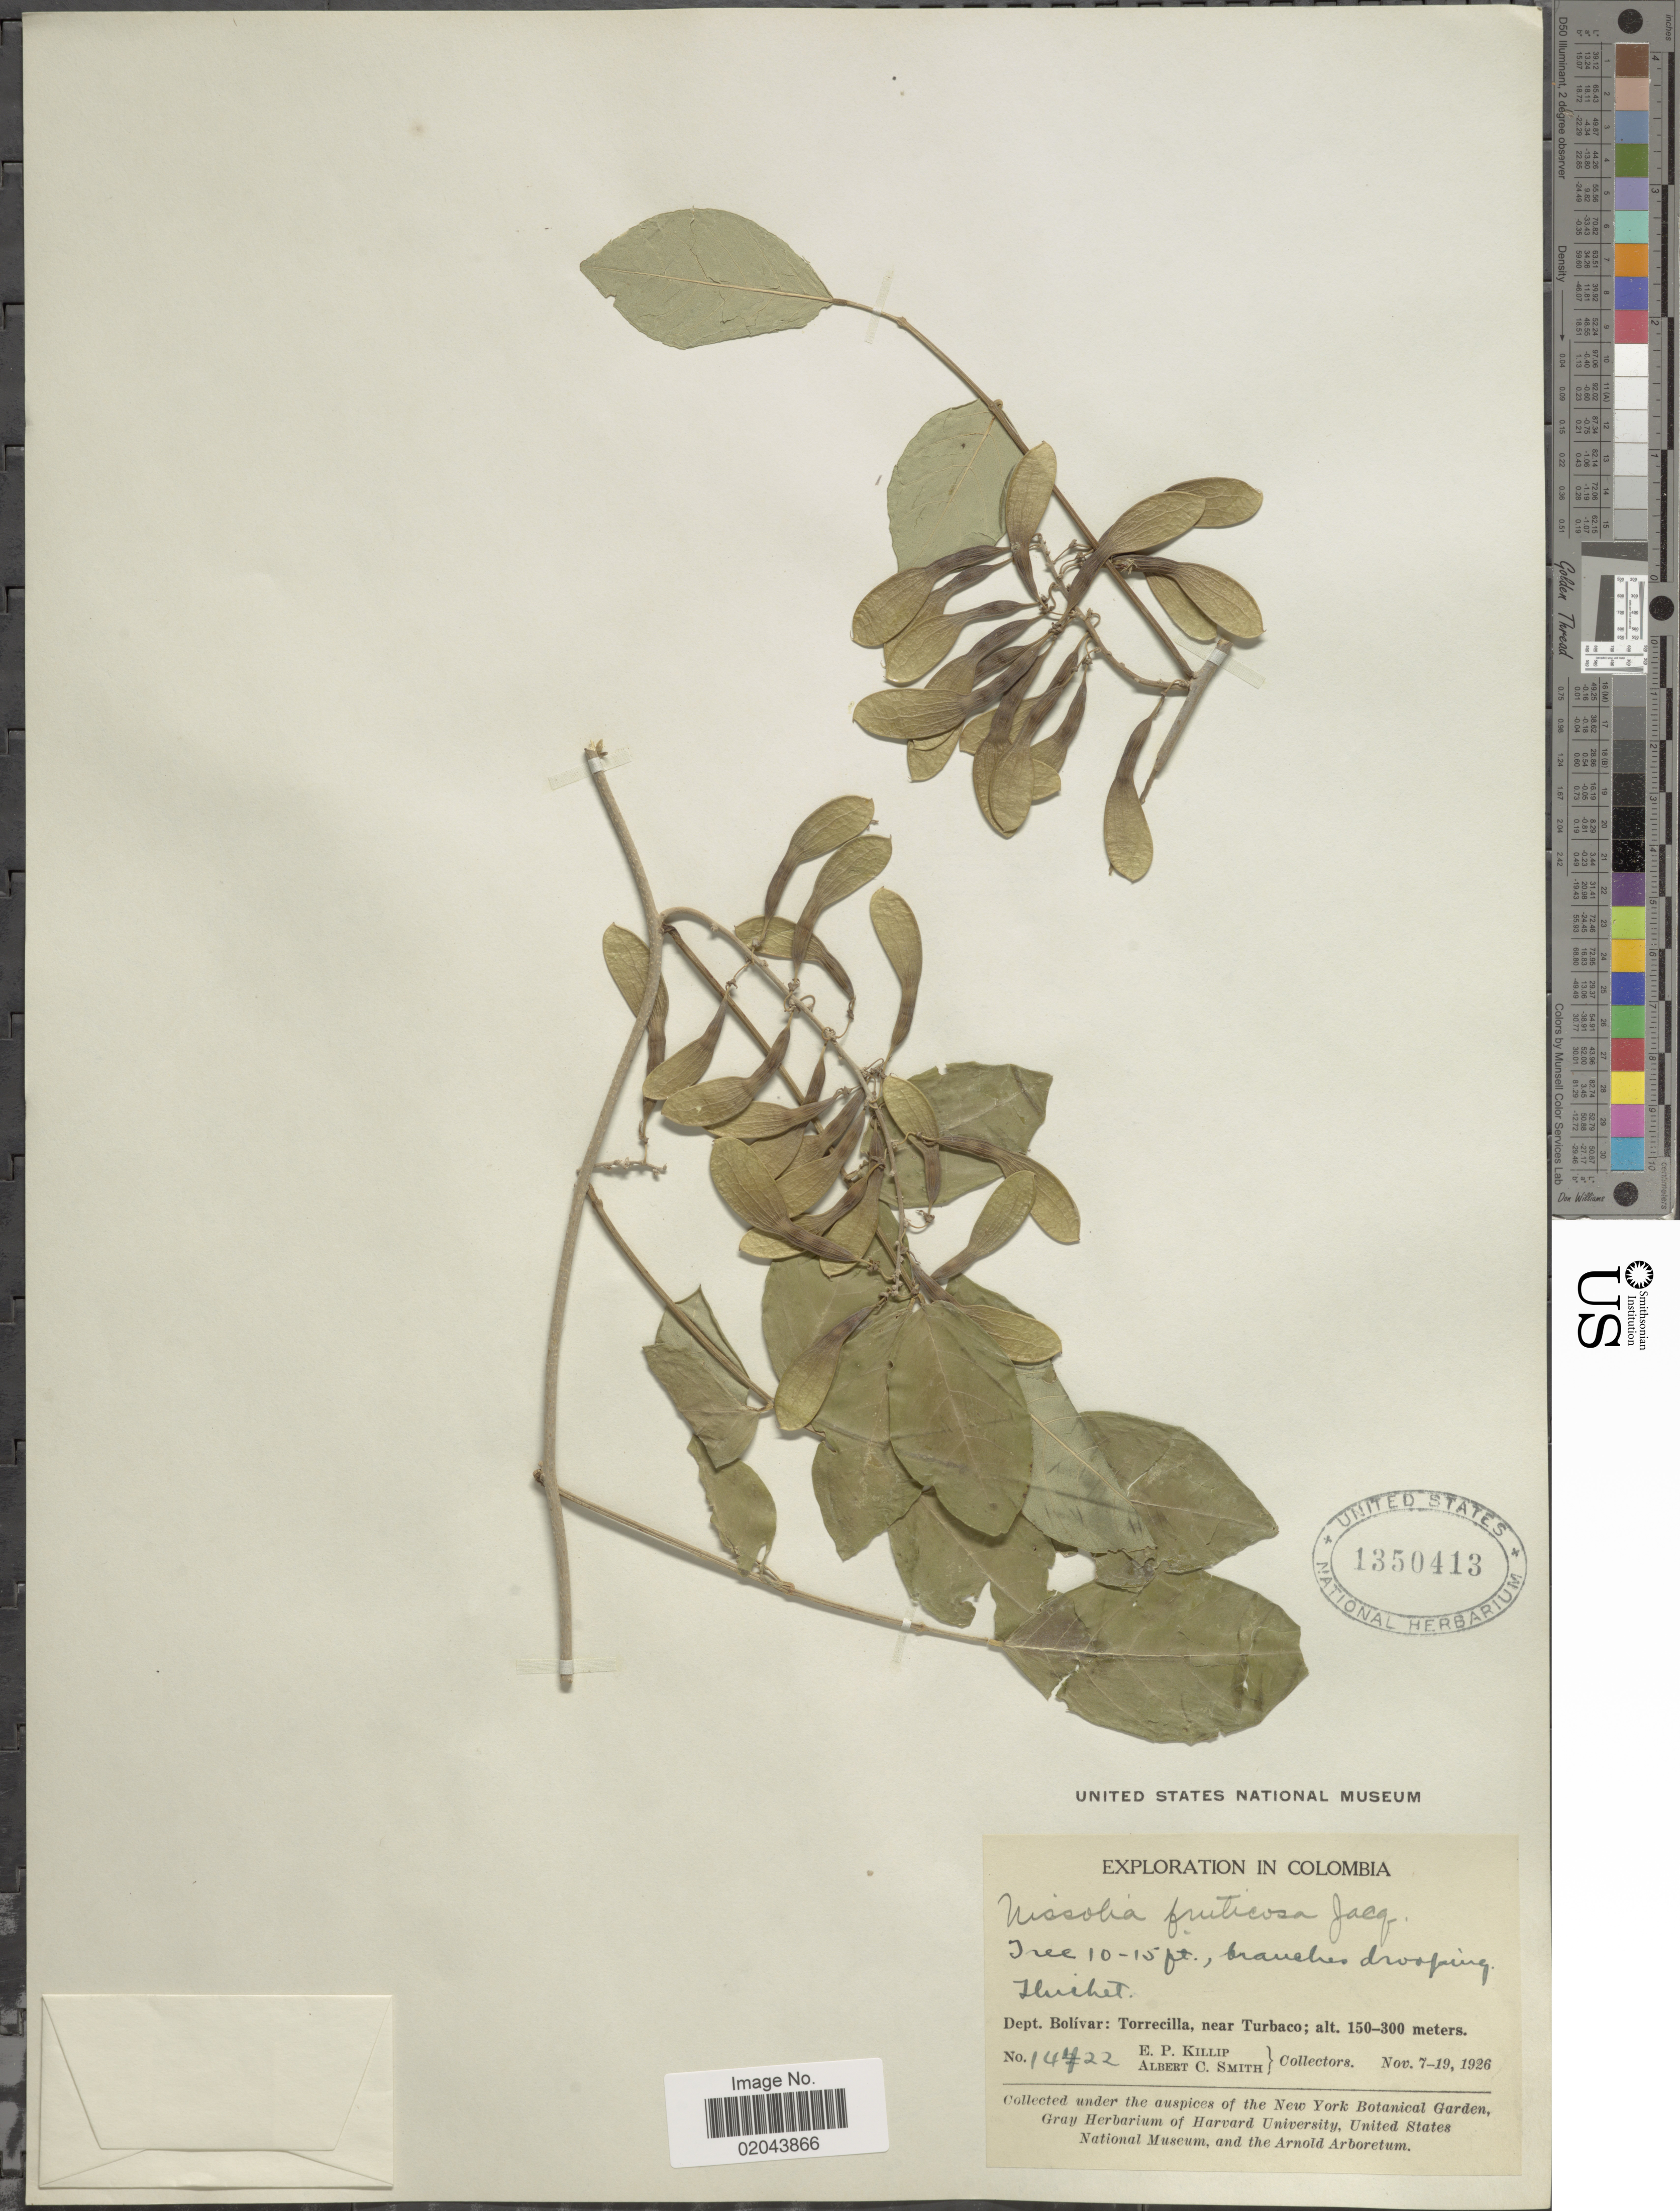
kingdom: Plantae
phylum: Tracheophyta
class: Magnoliopsida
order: Fabales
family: Fabaceae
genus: Nissolia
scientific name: Nissolia fruticosa var. fruticosa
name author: Jacq.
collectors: E. P. Killip & A. C. Smith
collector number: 14422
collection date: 1926-11-07/1926-11-19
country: Colombia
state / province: Bolívar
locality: Torrecilla, near Turbaco.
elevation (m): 150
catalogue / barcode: US 1350413